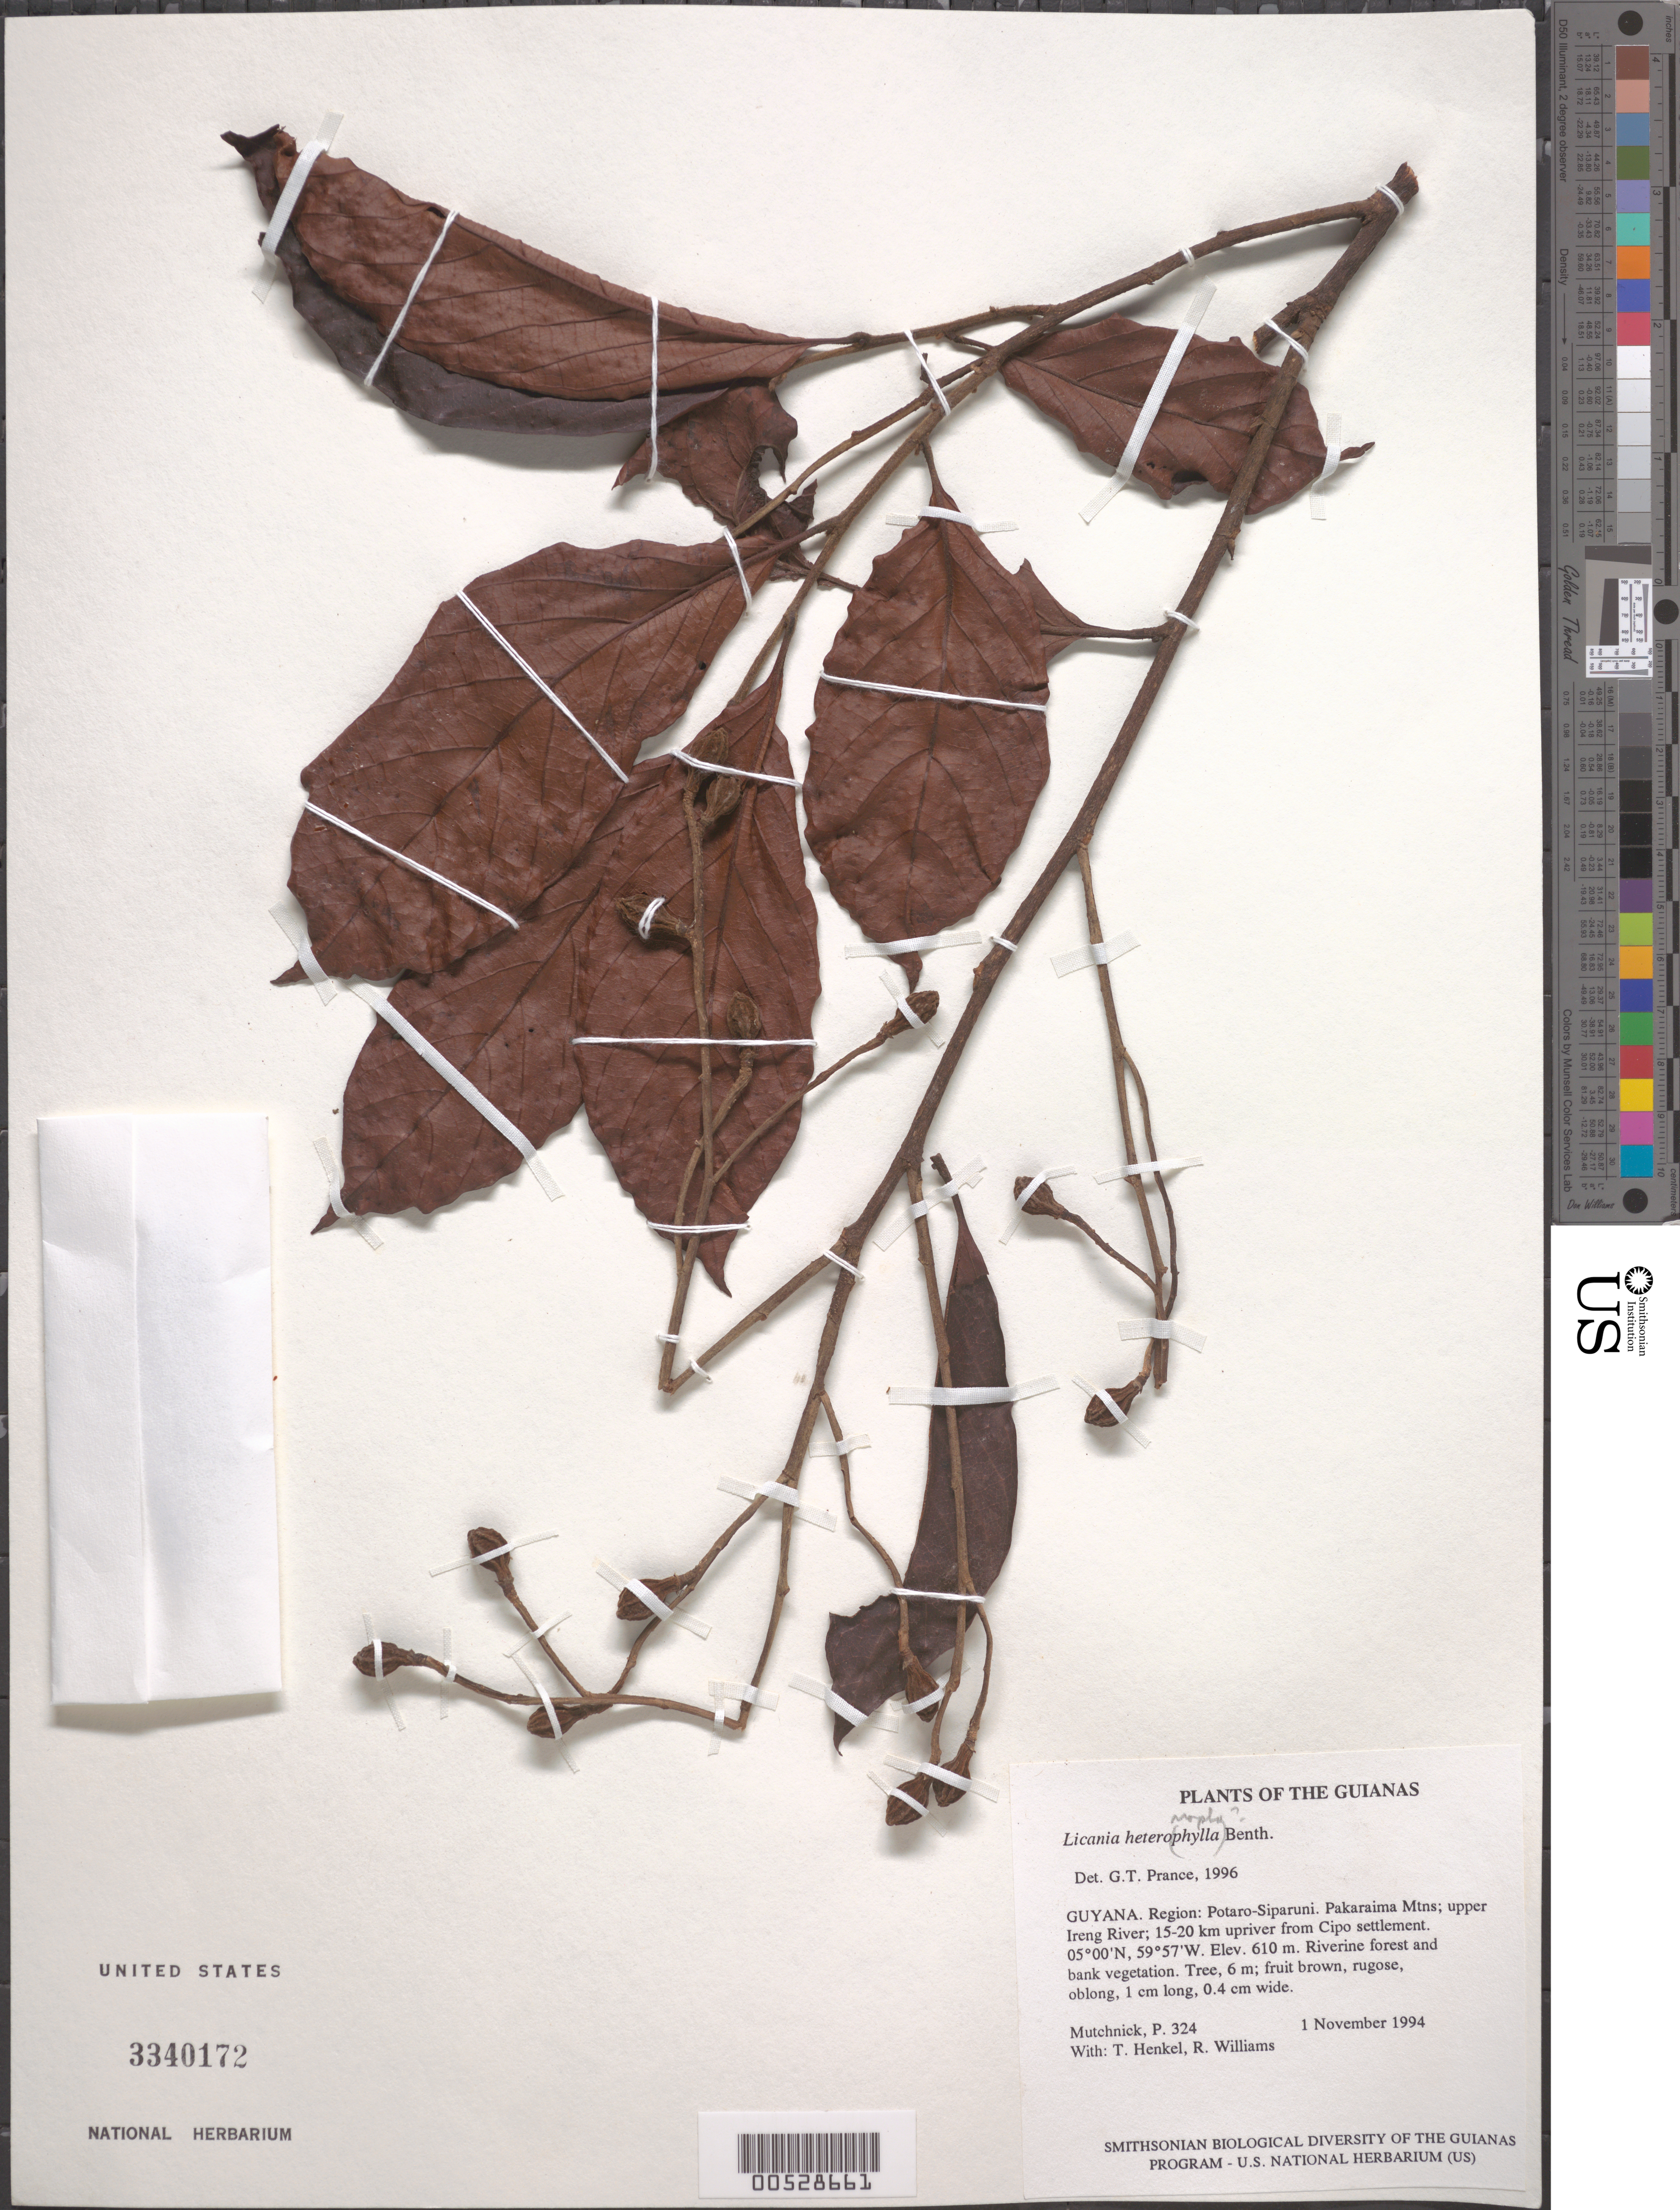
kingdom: Plantae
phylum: Tracheophyta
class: Magnoliopsida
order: Malpighiales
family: Chrysobalanaceae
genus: Hymenopus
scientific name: Hymenopus heteromorphus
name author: (Benth.) Sothers & Prance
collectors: P. Mutchnick, T. Henkel & R. Williams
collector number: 324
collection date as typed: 1 November 1994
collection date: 1994-11-01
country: Guyana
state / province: Potaro-Siparuni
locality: Pakaraima Mtns; upper Ireng River; 15-20 km upriver from Cipo settlement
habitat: Riverine forest and bank vegetation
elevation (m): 610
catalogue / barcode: US 3340172